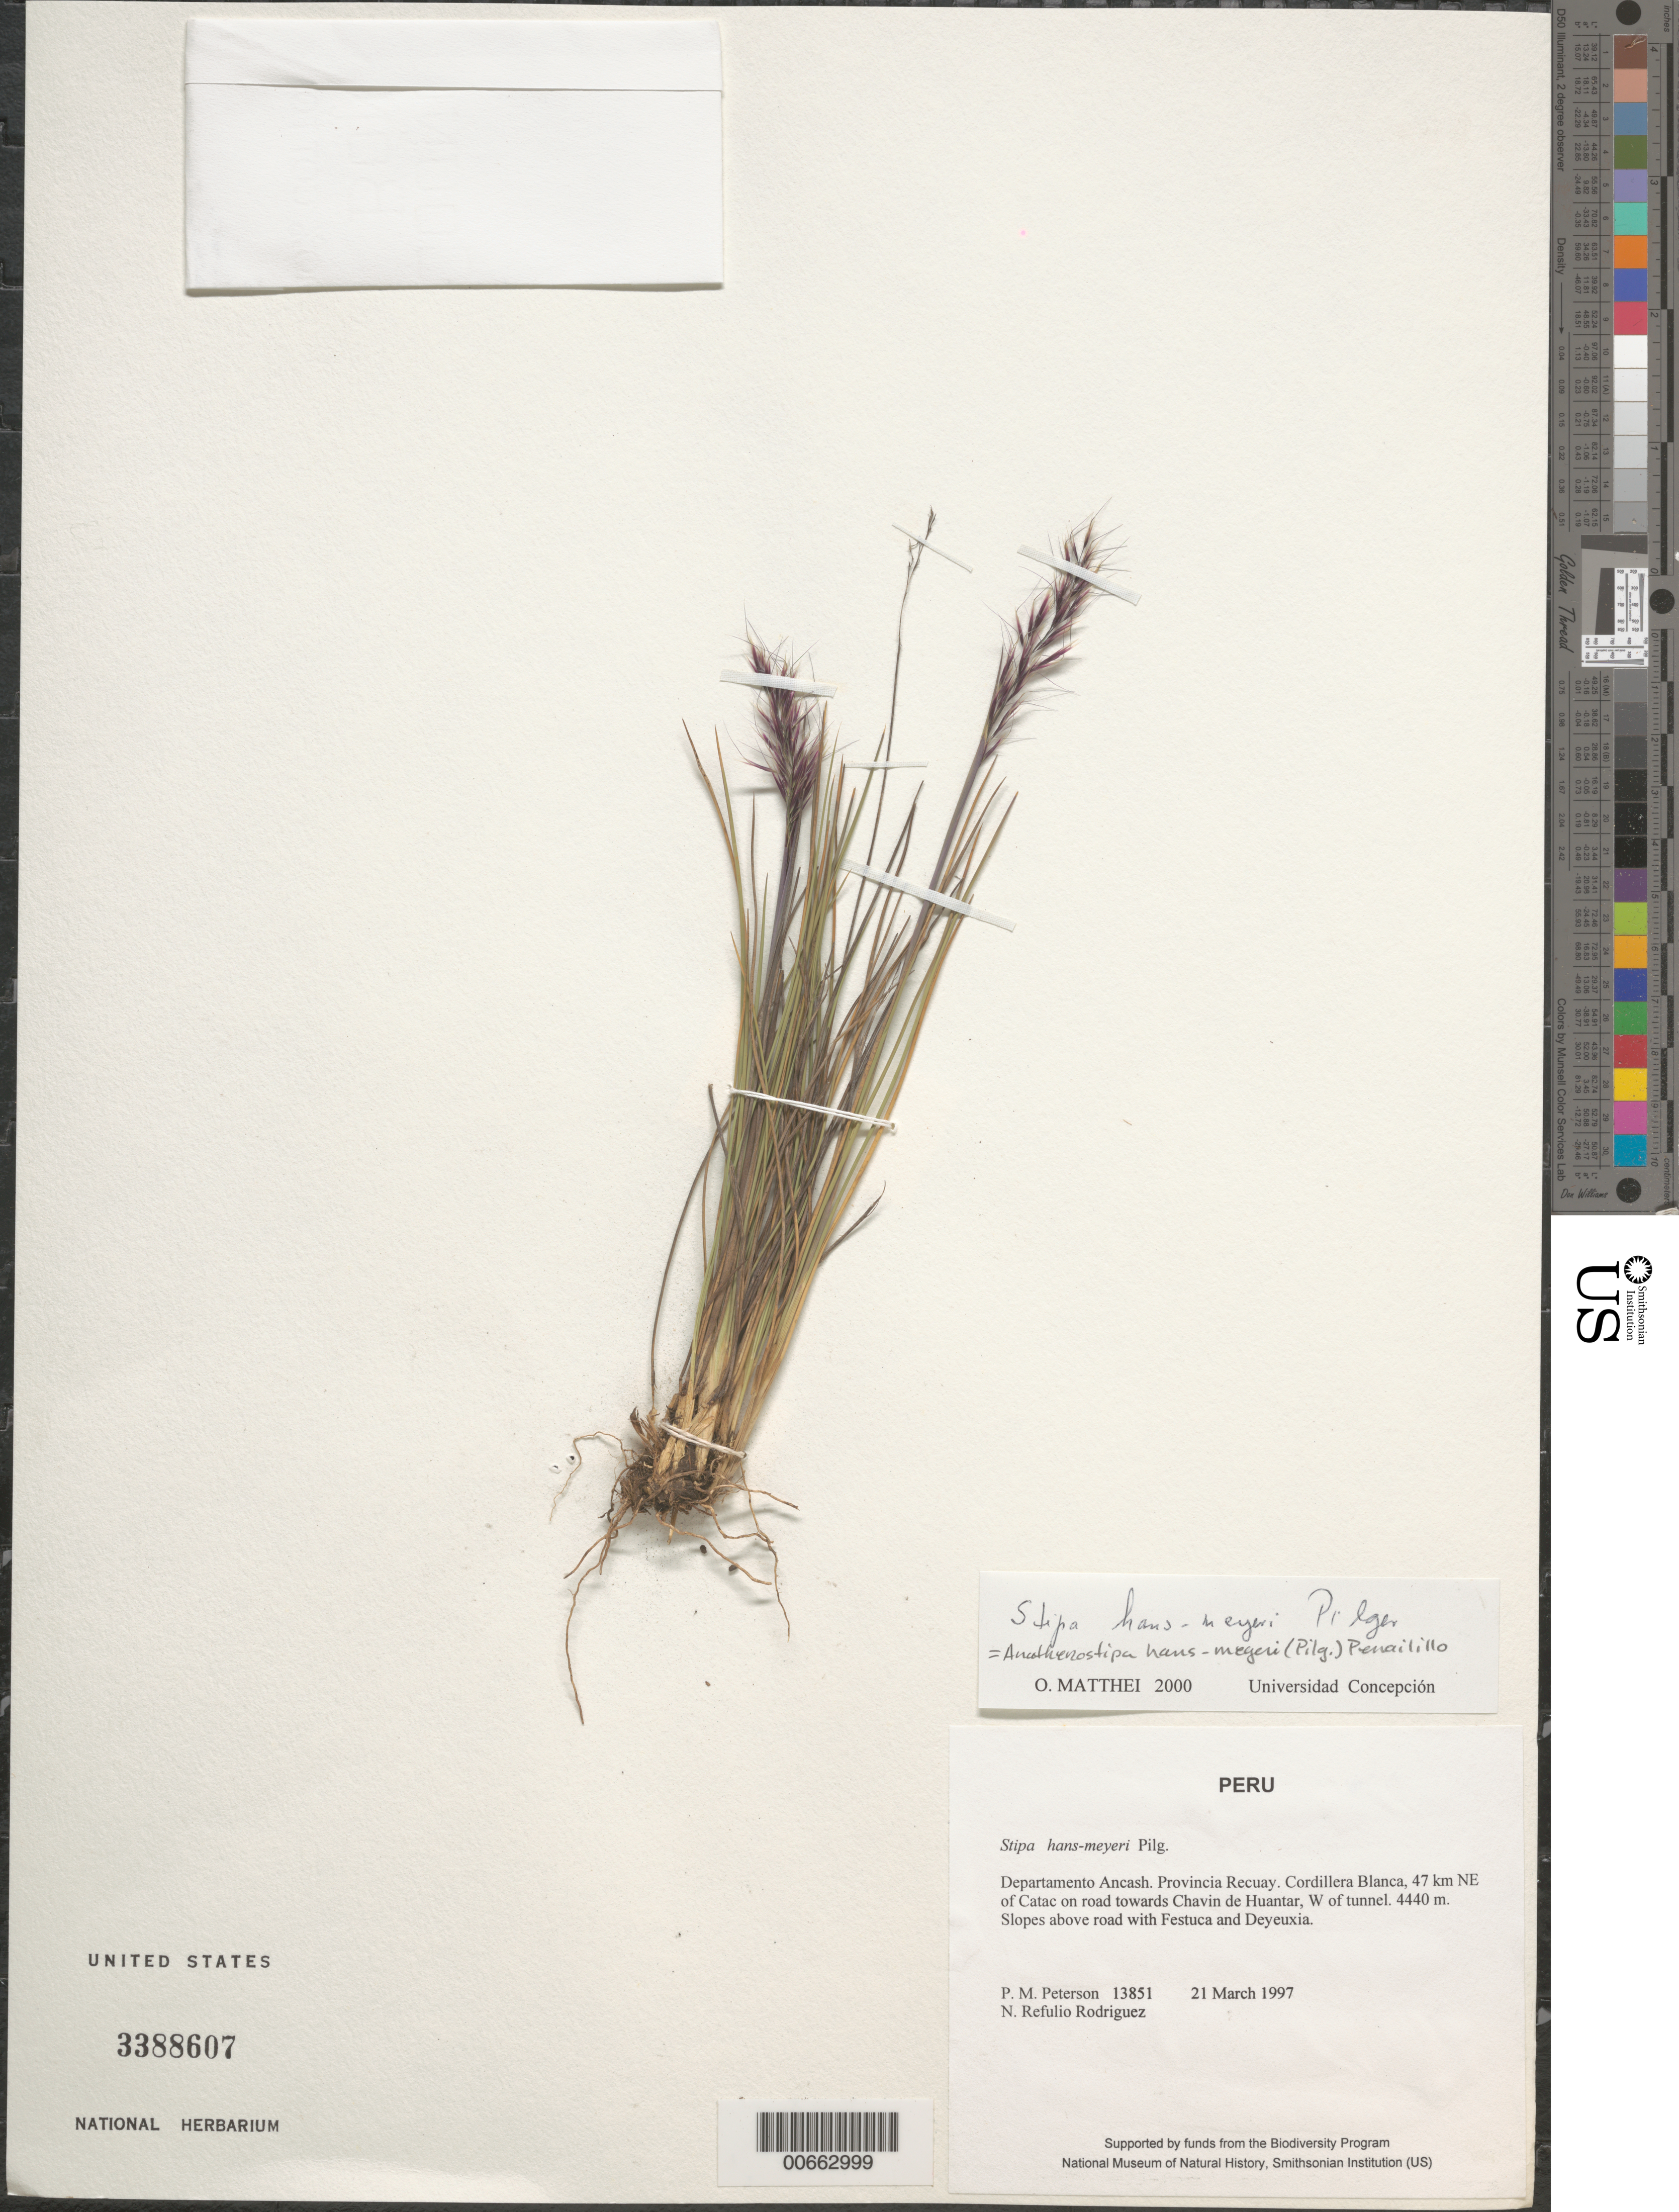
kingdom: Plantae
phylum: Tracheophyta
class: Liliopsida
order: Poales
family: Poaceae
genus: Anatherostipa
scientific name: Anatherostipa hans-meyeri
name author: (Pilg.) Peñailillo B.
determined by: Matthei, O. R.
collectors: P. M. Peterson & N. Refulio-Rodríguez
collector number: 13851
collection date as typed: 21 Mar 1997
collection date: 1997-03-21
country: Peru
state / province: Ancash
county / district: Recuay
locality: Cordillera Blanca, 47 km NE of Catac on road towards Chavin de Huantar, W of tunnel.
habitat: Slopes above road with Festuca and Deyeuxia.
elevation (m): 4440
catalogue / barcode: US 3388607